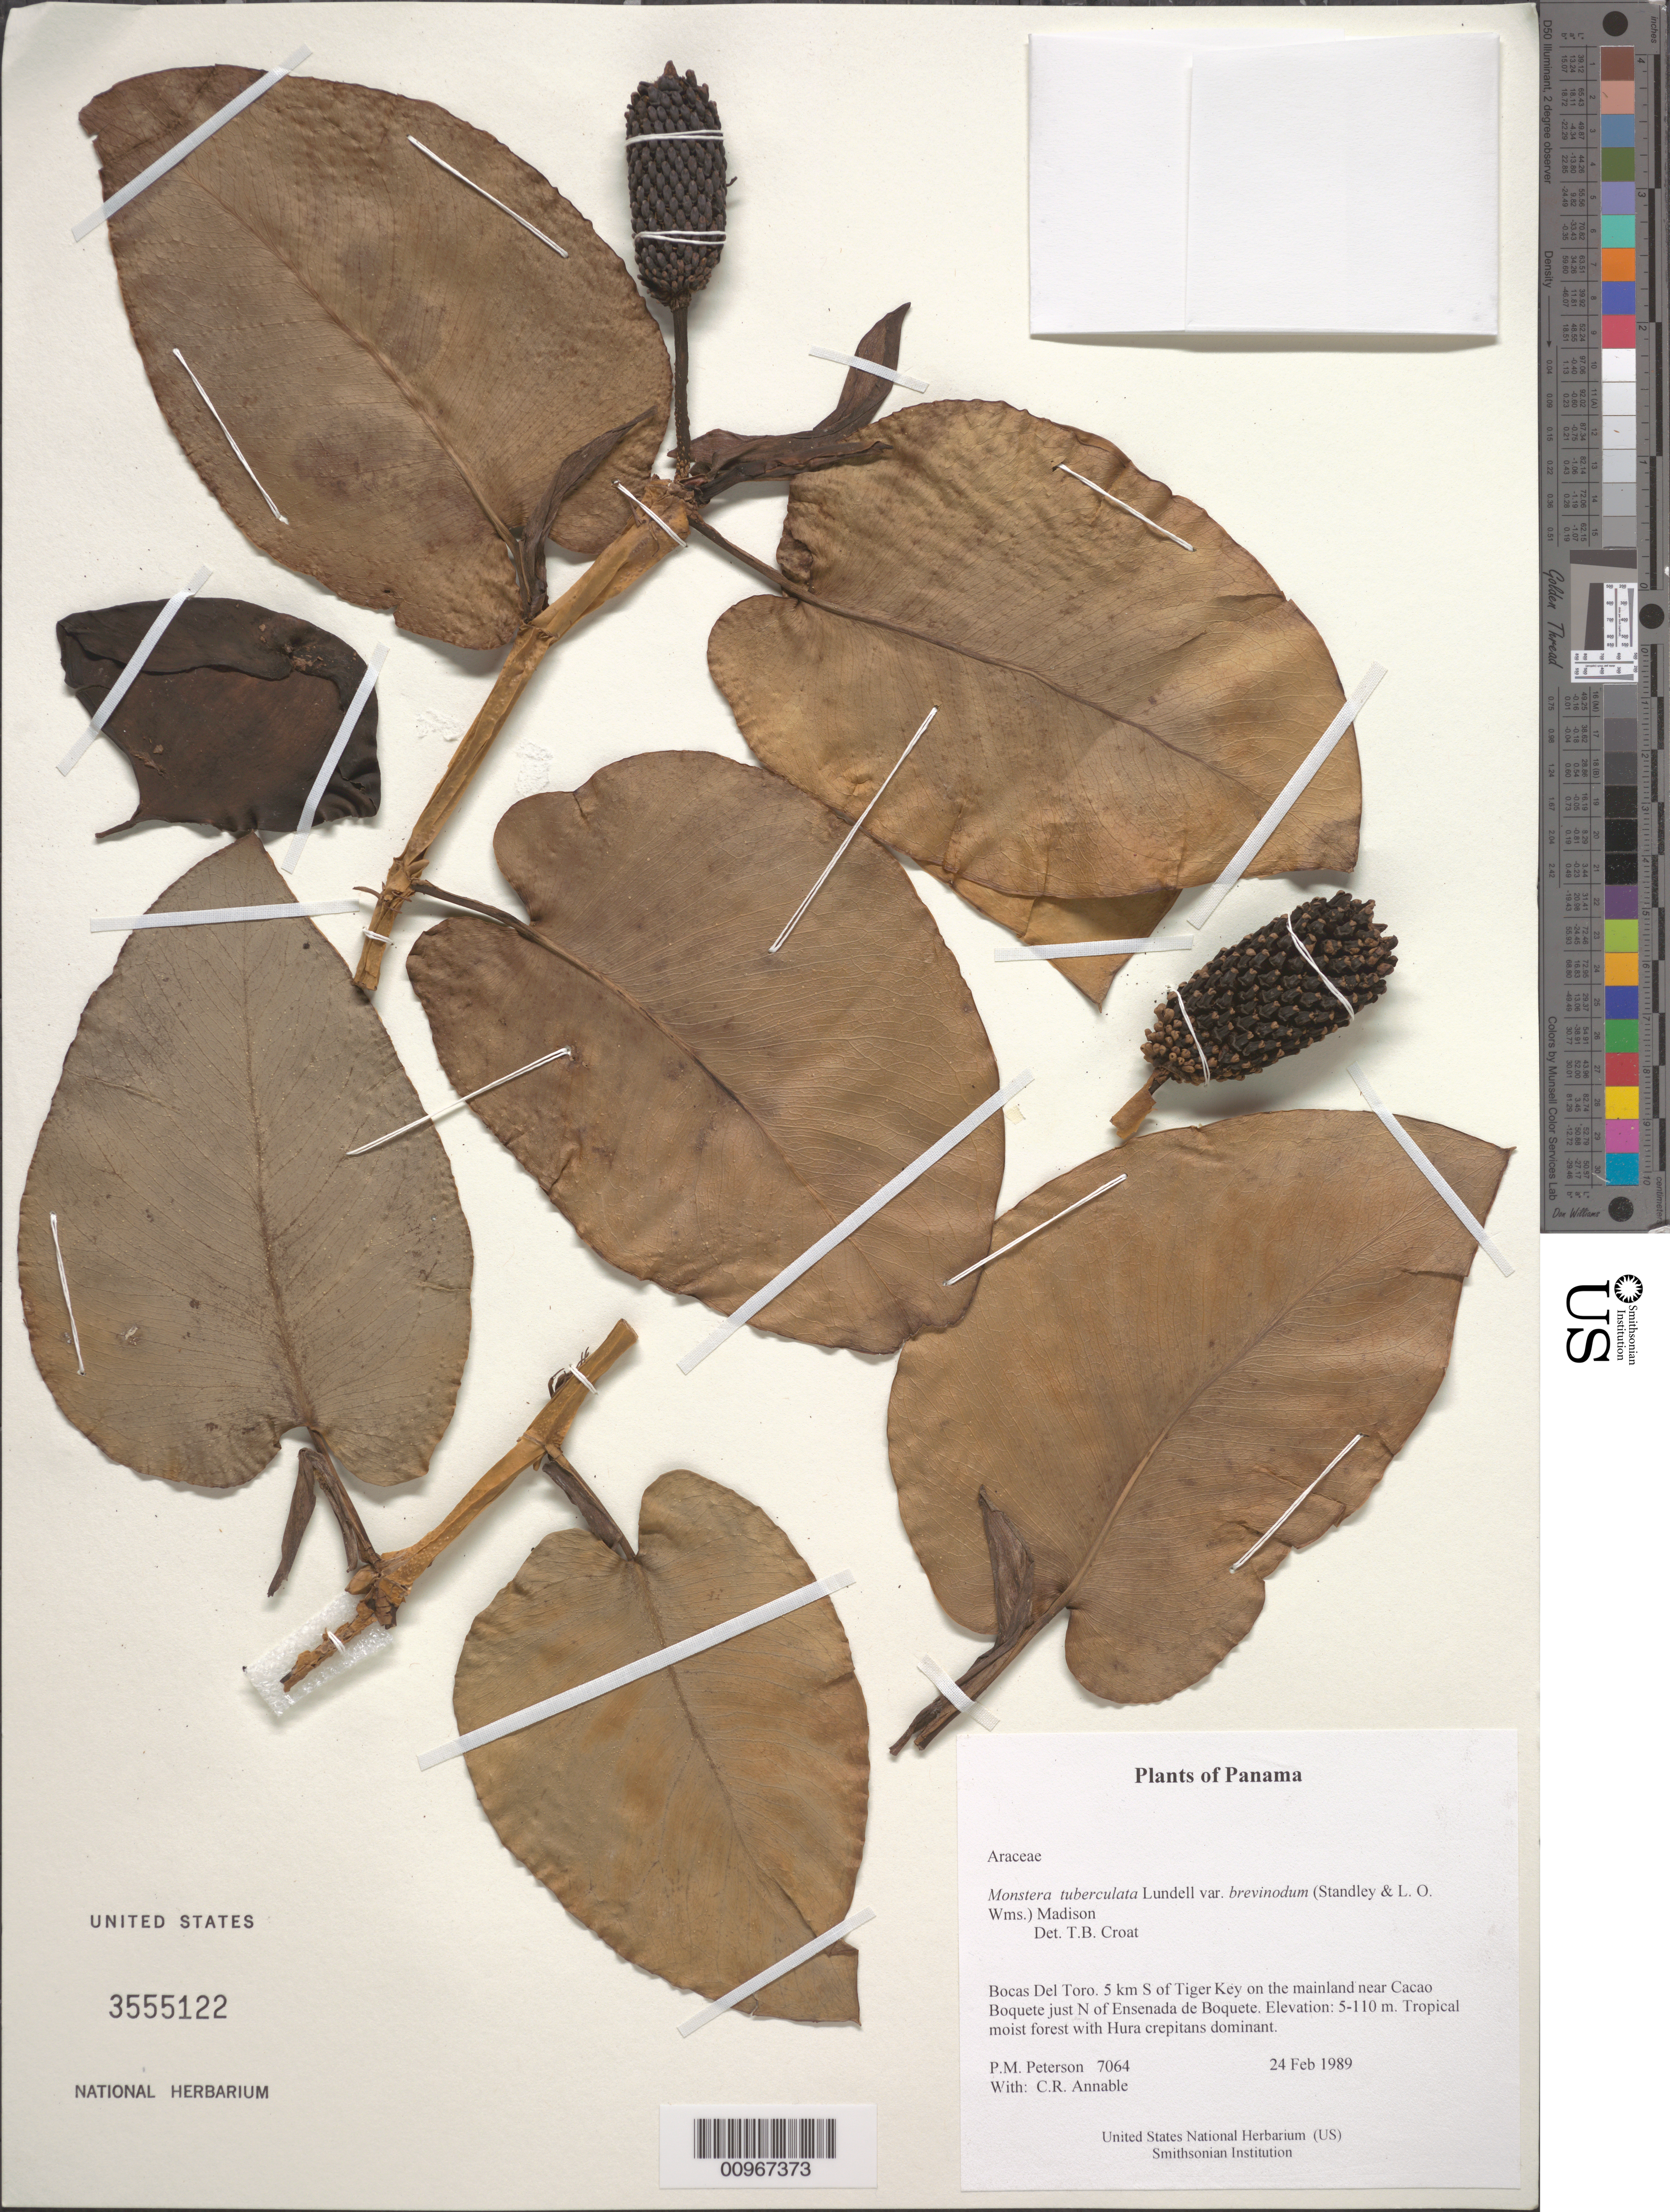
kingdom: Plantae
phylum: Tracheophyta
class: Liliopsida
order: Alismatales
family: Araceae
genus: Monstera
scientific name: Monstera tuberculata var. brevinodum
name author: (Standl. & L.O. Williams) Madison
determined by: Croat, Thomas B., Missouri Botanical Garden (MO)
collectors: P. M. Peterson & C. R. Annable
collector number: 07064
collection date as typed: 24 Feb 1989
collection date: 1989-02-24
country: Panama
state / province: Bocas del Toro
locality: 5 km S of Tiger Key on the mainland near Cacao Boquete just N of Ensenada de Boquete.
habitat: Tropical moist forest with Hura crepitans dominant.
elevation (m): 5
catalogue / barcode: US 3555122